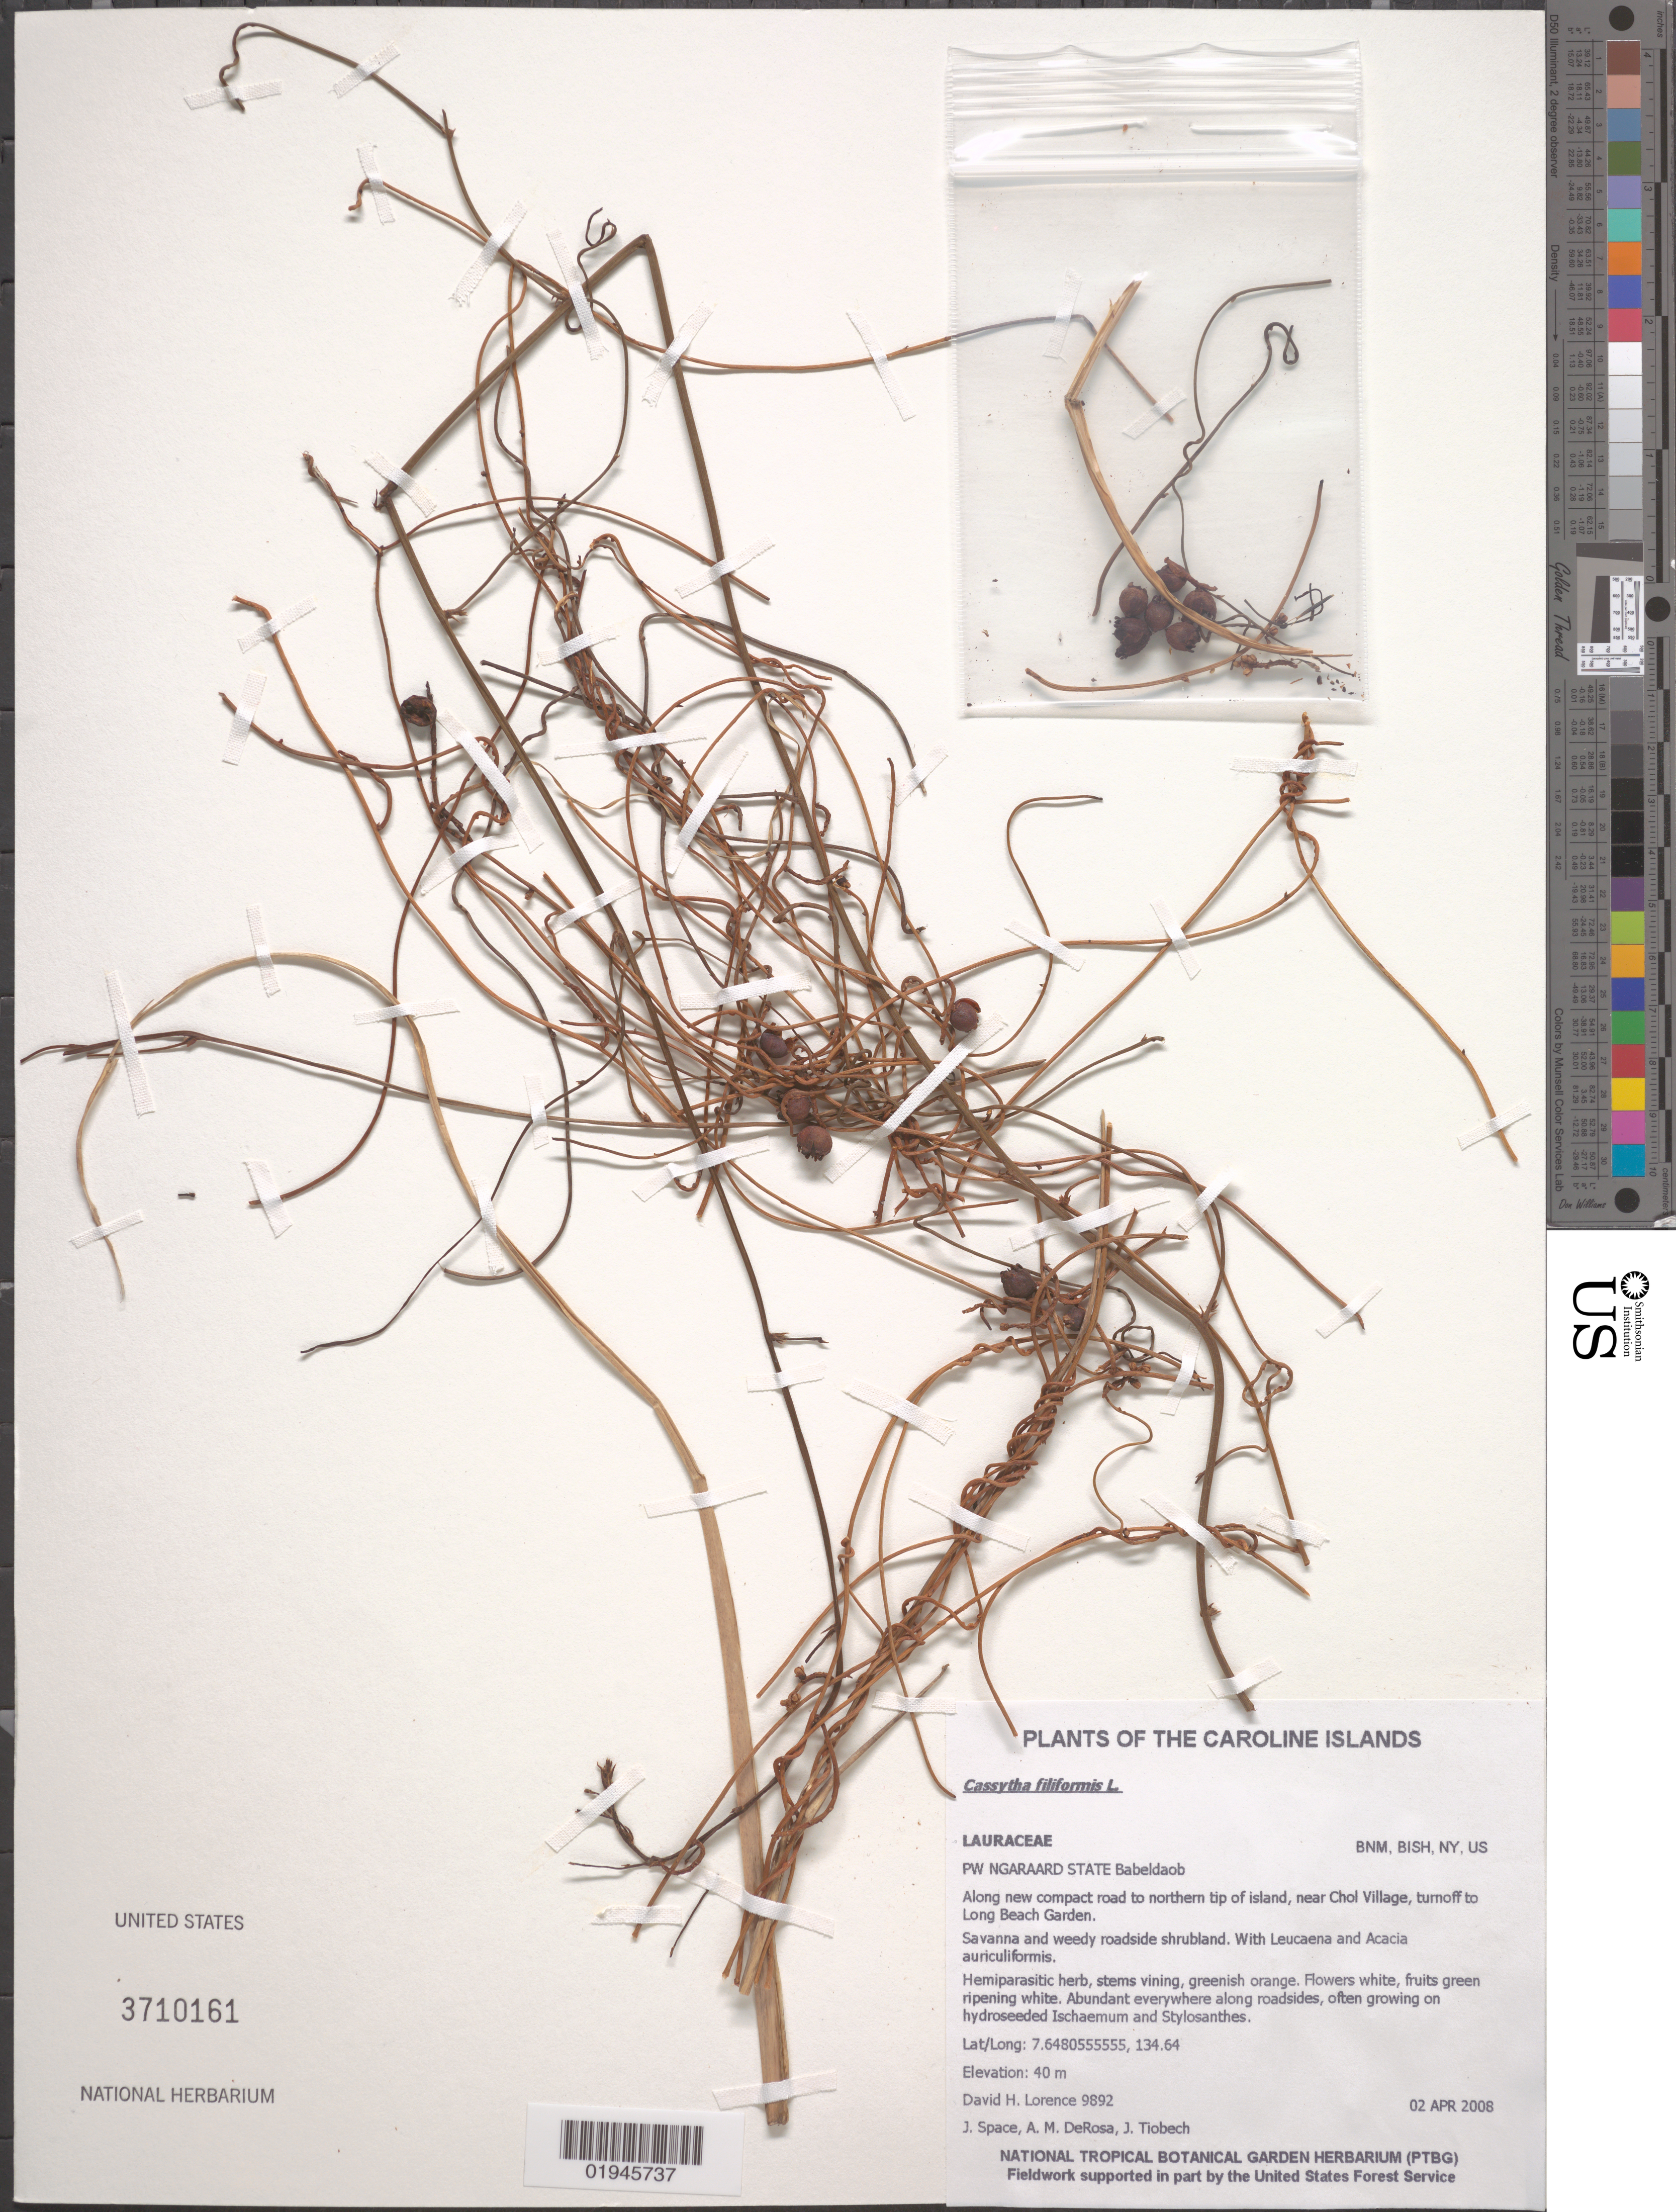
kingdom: Plantae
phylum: Tracheophyta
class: Magnoliopsida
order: Laurales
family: Lauraceae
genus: Cassytha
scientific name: Cassytha filiformis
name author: L.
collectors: D. Lorence, J. Space, A. DeRosa & J. Tiobech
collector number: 9892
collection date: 2008-04-02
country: Palau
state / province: Ngarchelong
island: Babeldaob [Babelthuap]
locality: Along new compact road to northern tip of island, near Chol Village, turnoff to Long Beach Garden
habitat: Savanna and weedy roadside shrubland.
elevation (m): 40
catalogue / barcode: US 3710161